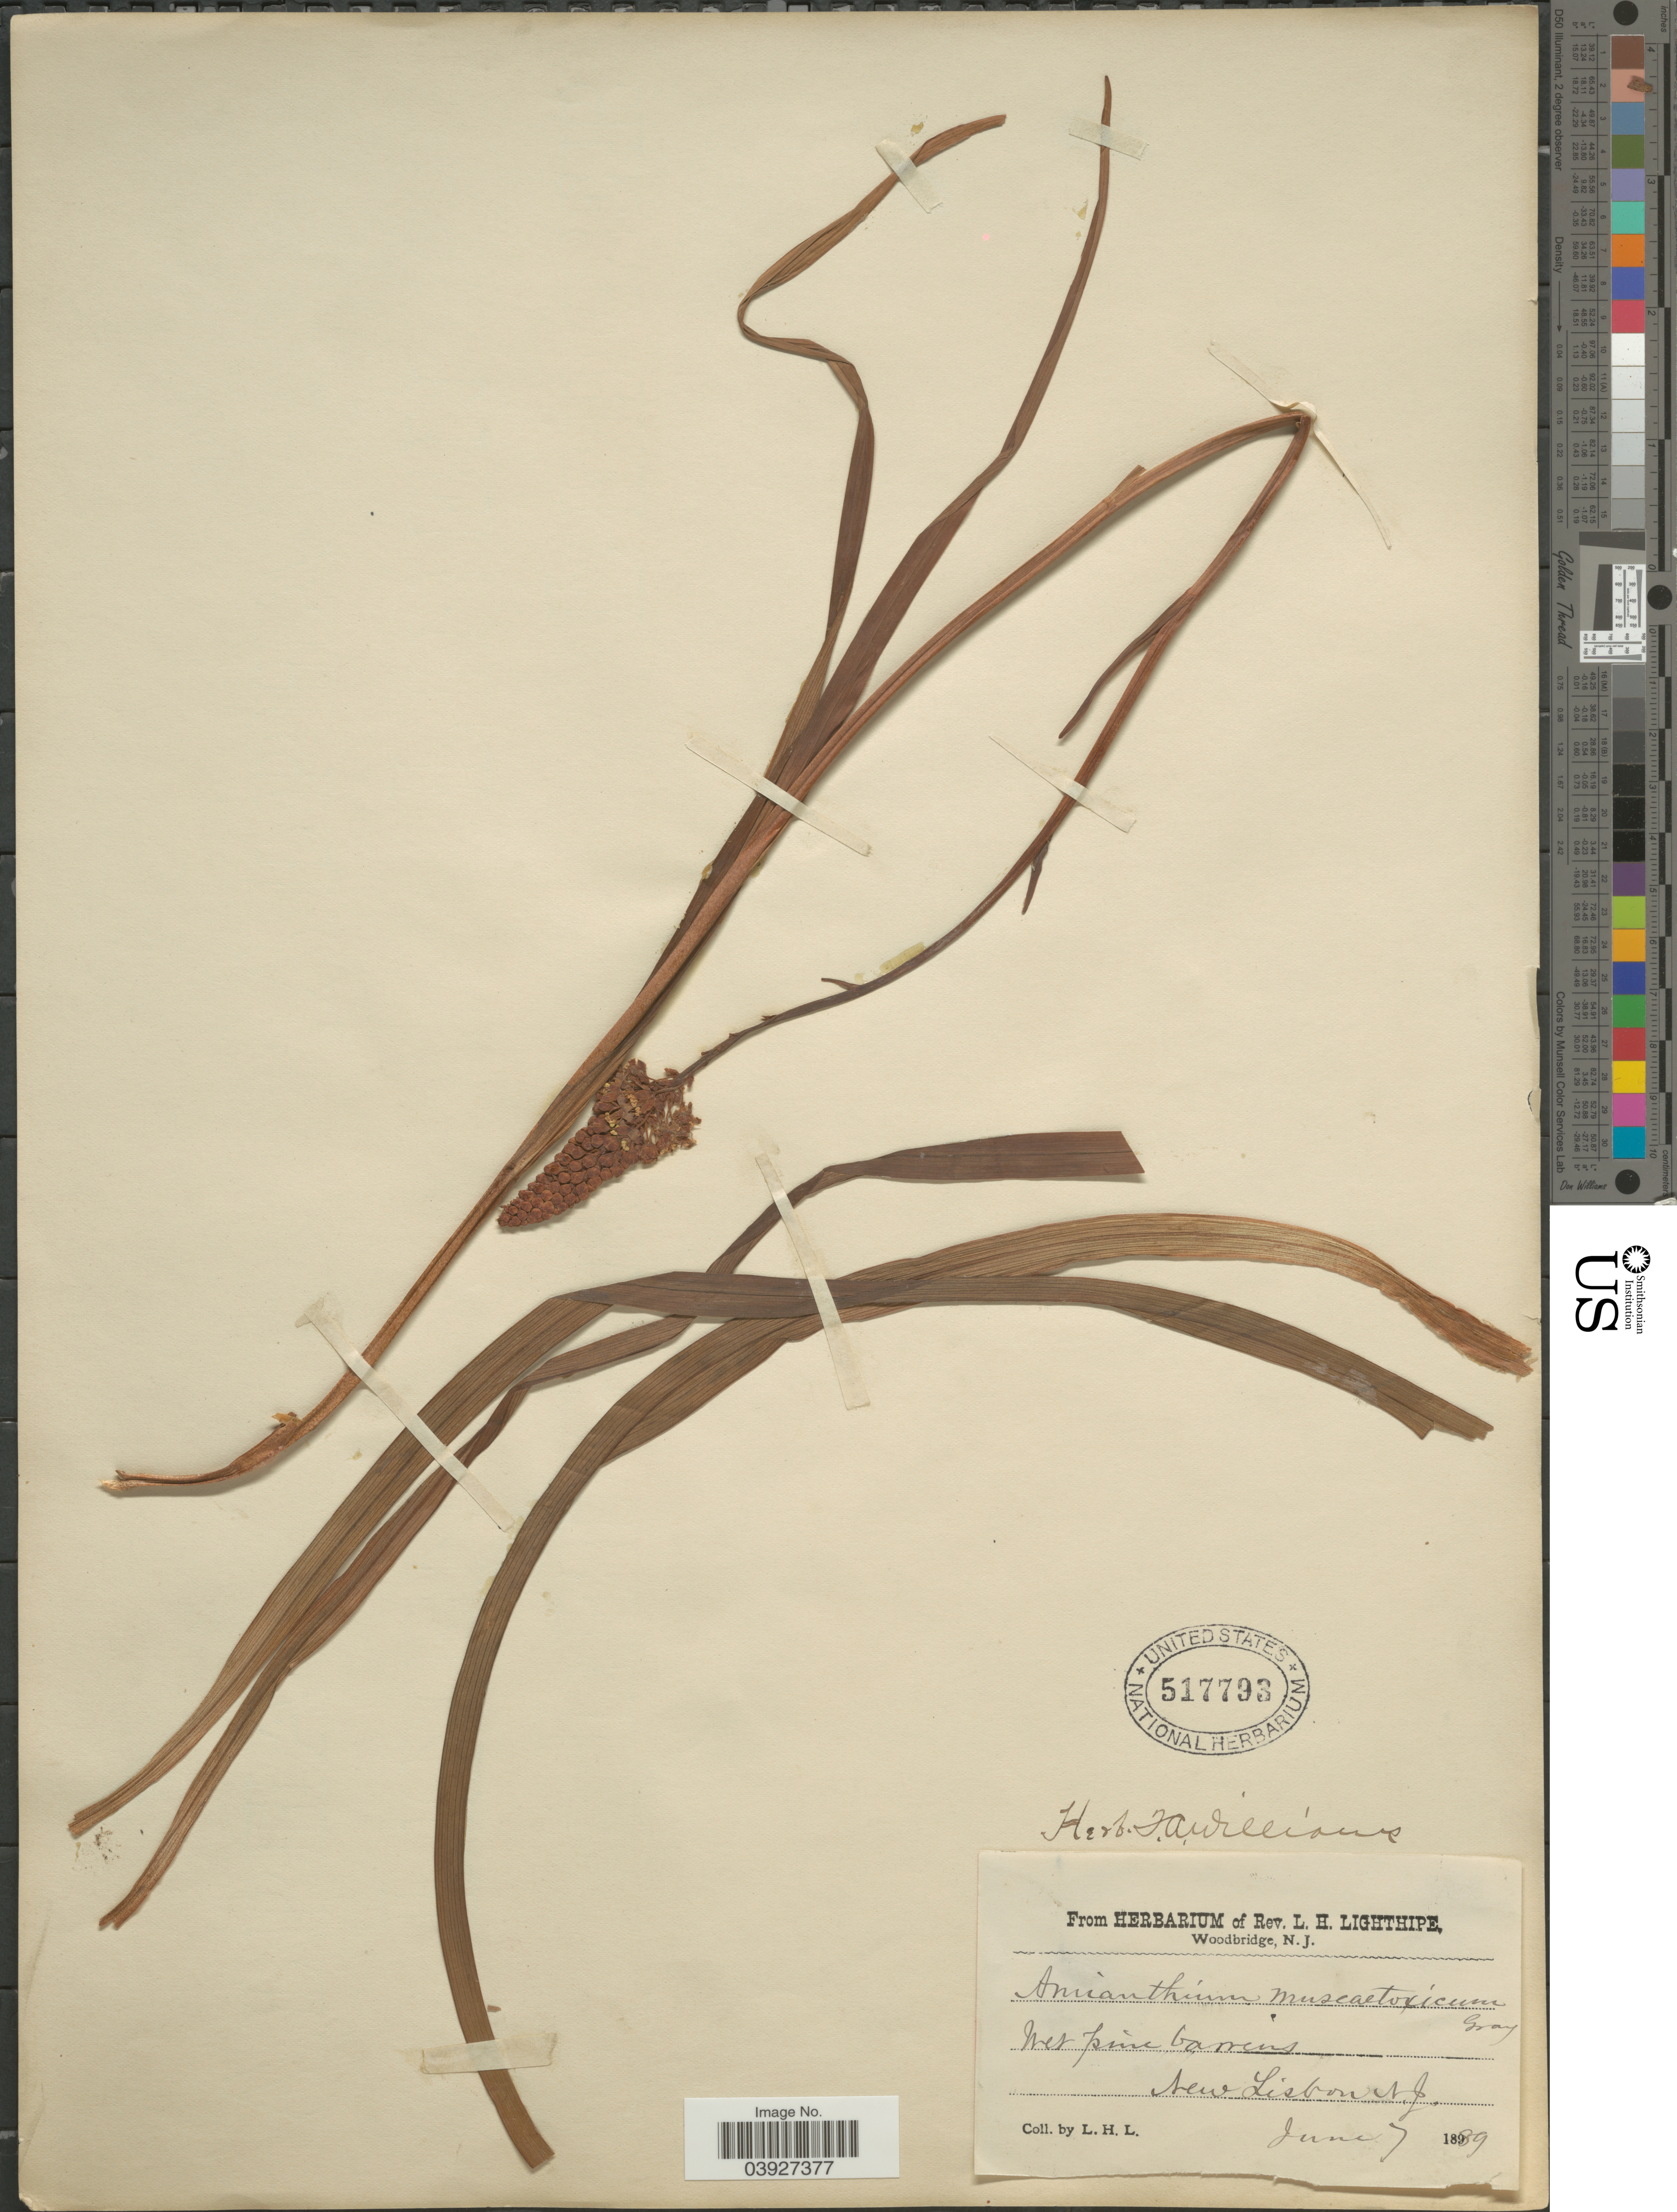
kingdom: Plantae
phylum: Tracheophyta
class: Liliopsida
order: Liliales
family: Melanthiaceae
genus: Amianthium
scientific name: Amianthium muscitoxicum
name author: (Walter) A. Gray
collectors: Rev. L. H. Lighthipe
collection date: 1889-06-07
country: United States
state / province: New Jersey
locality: New Lisbon.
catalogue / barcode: US 517793